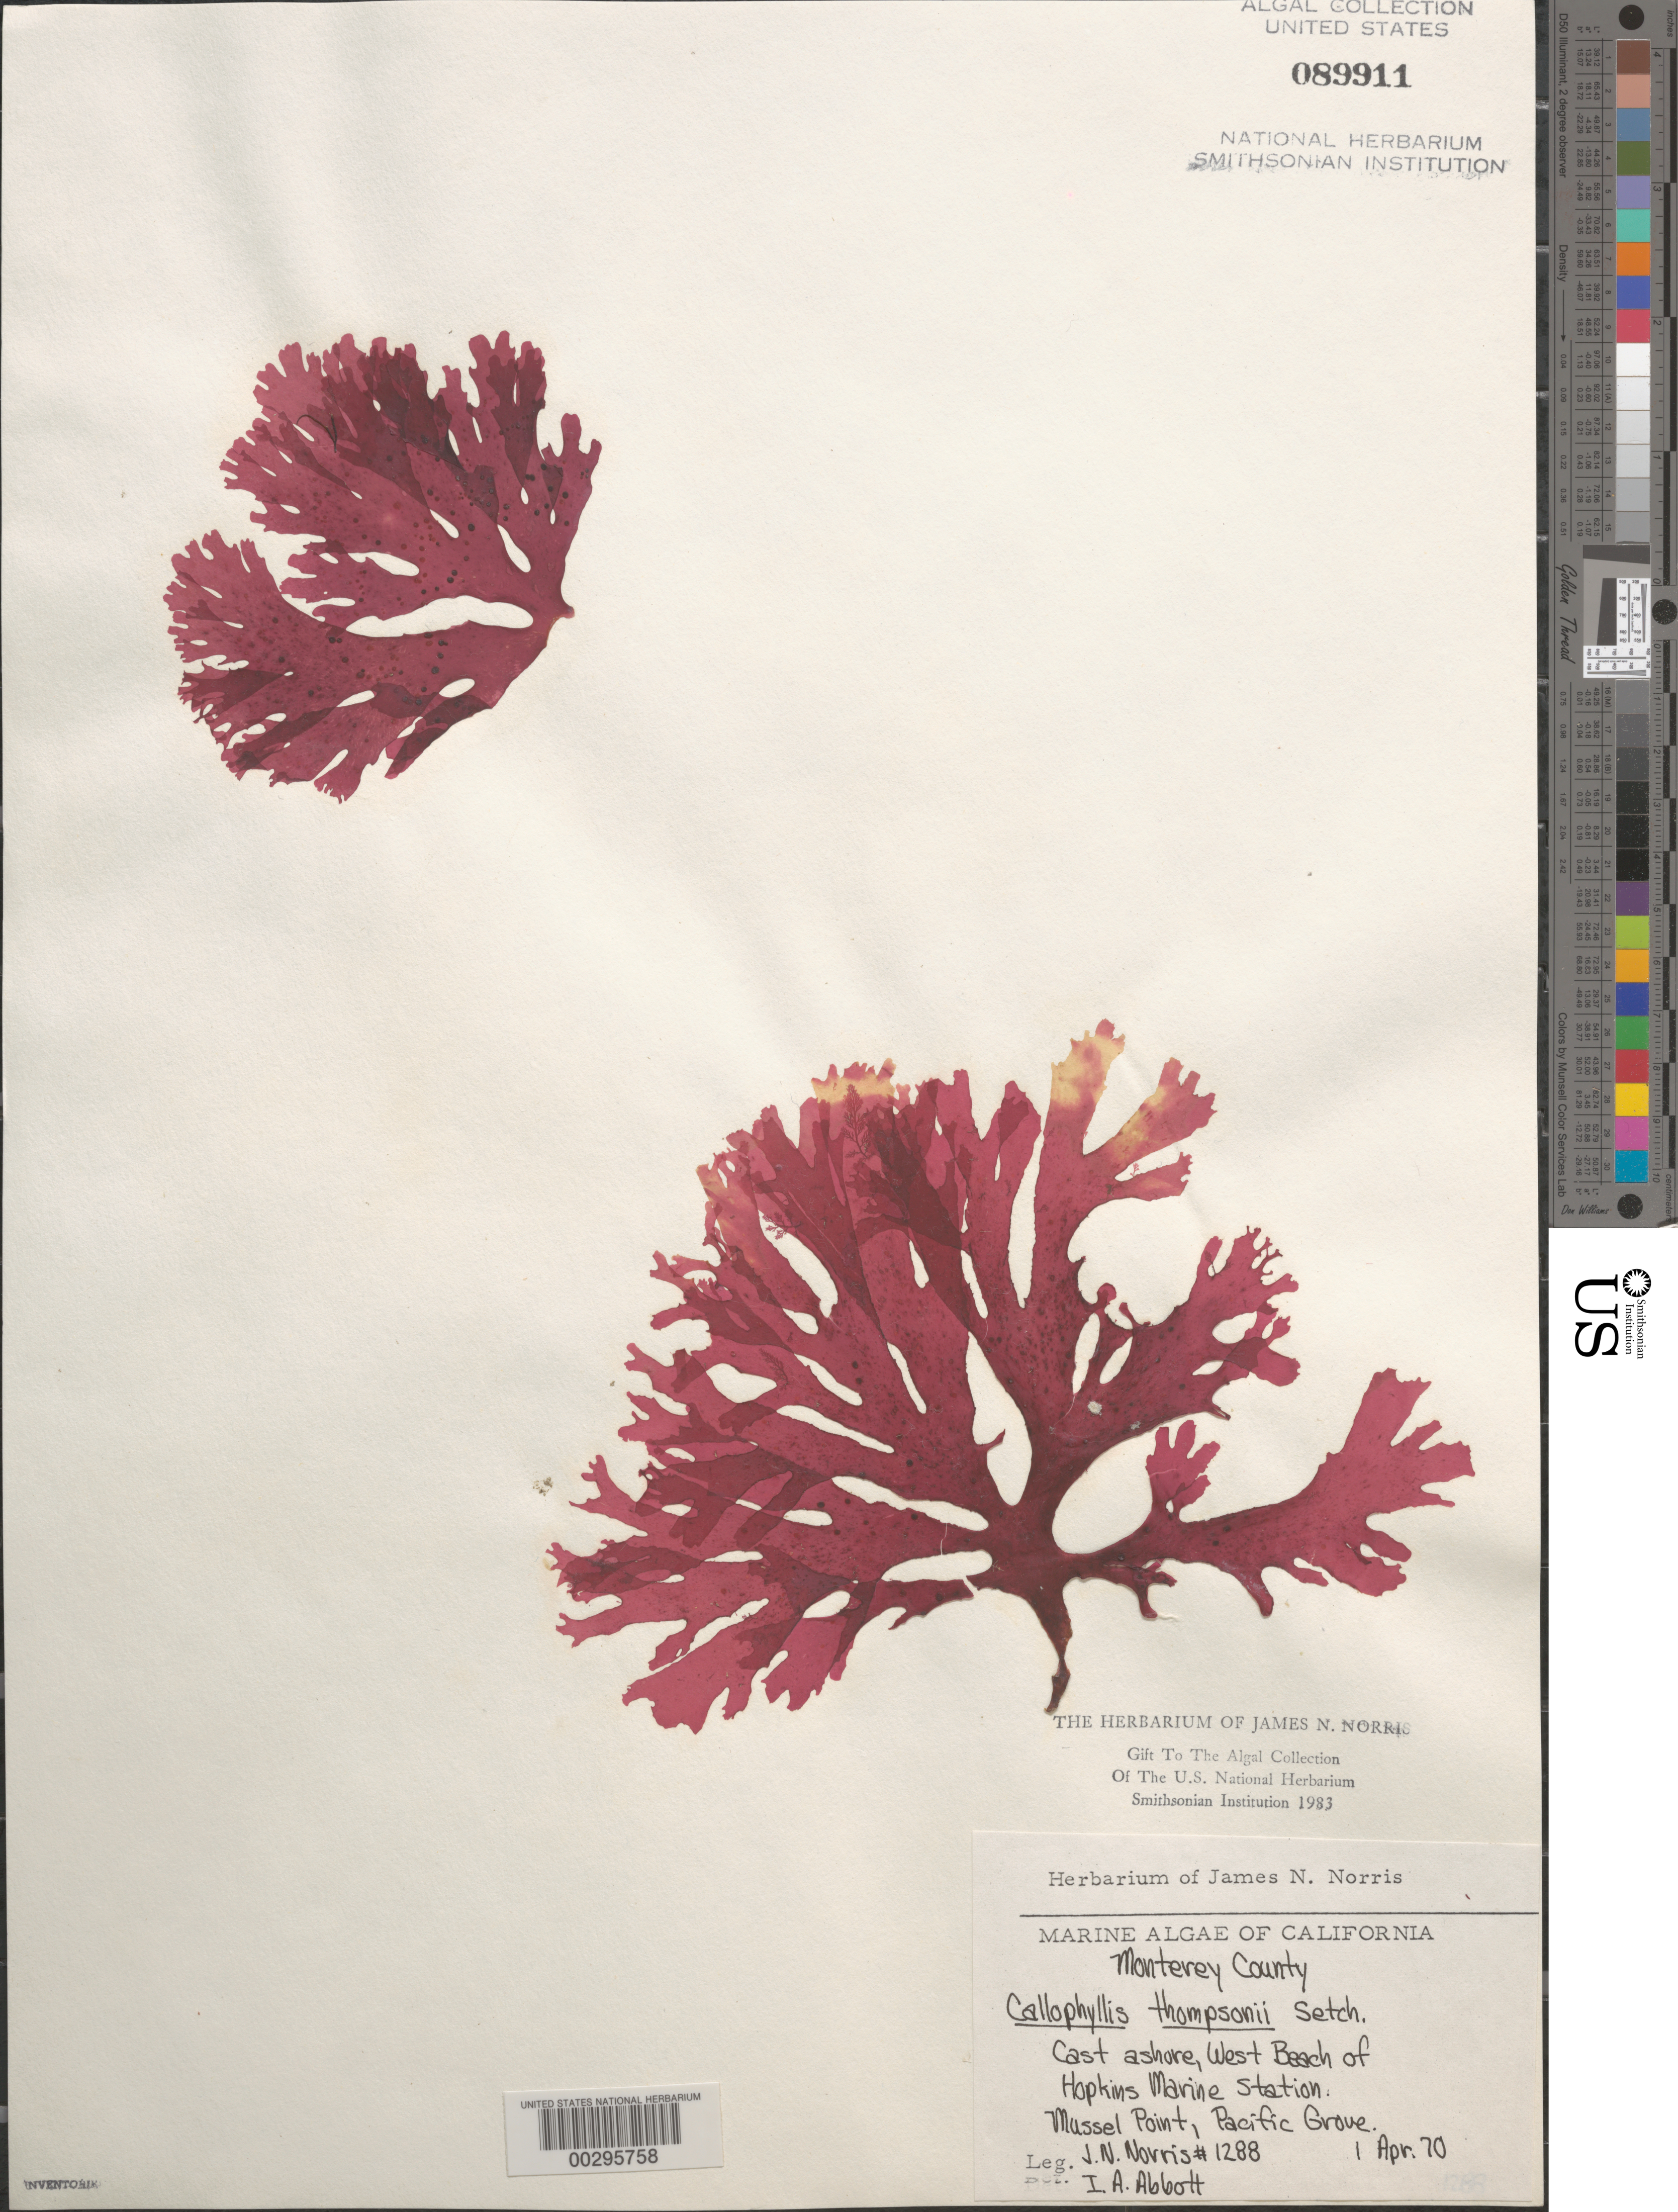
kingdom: Plantae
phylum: Rhodophyta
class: Florideophyceae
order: Gigartinales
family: Kallymeniaceae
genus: Callophyllis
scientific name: Callophyllis thompsonii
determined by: Abbott, Isabella A.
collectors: J. N. Norris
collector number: JN-1288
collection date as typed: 01 Apr 1970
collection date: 1970-04-01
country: United States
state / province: California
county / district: Monterey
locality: West beach of Hopkins Marine Station, Mussel Point, Pacific Grove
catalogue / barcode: US 89911